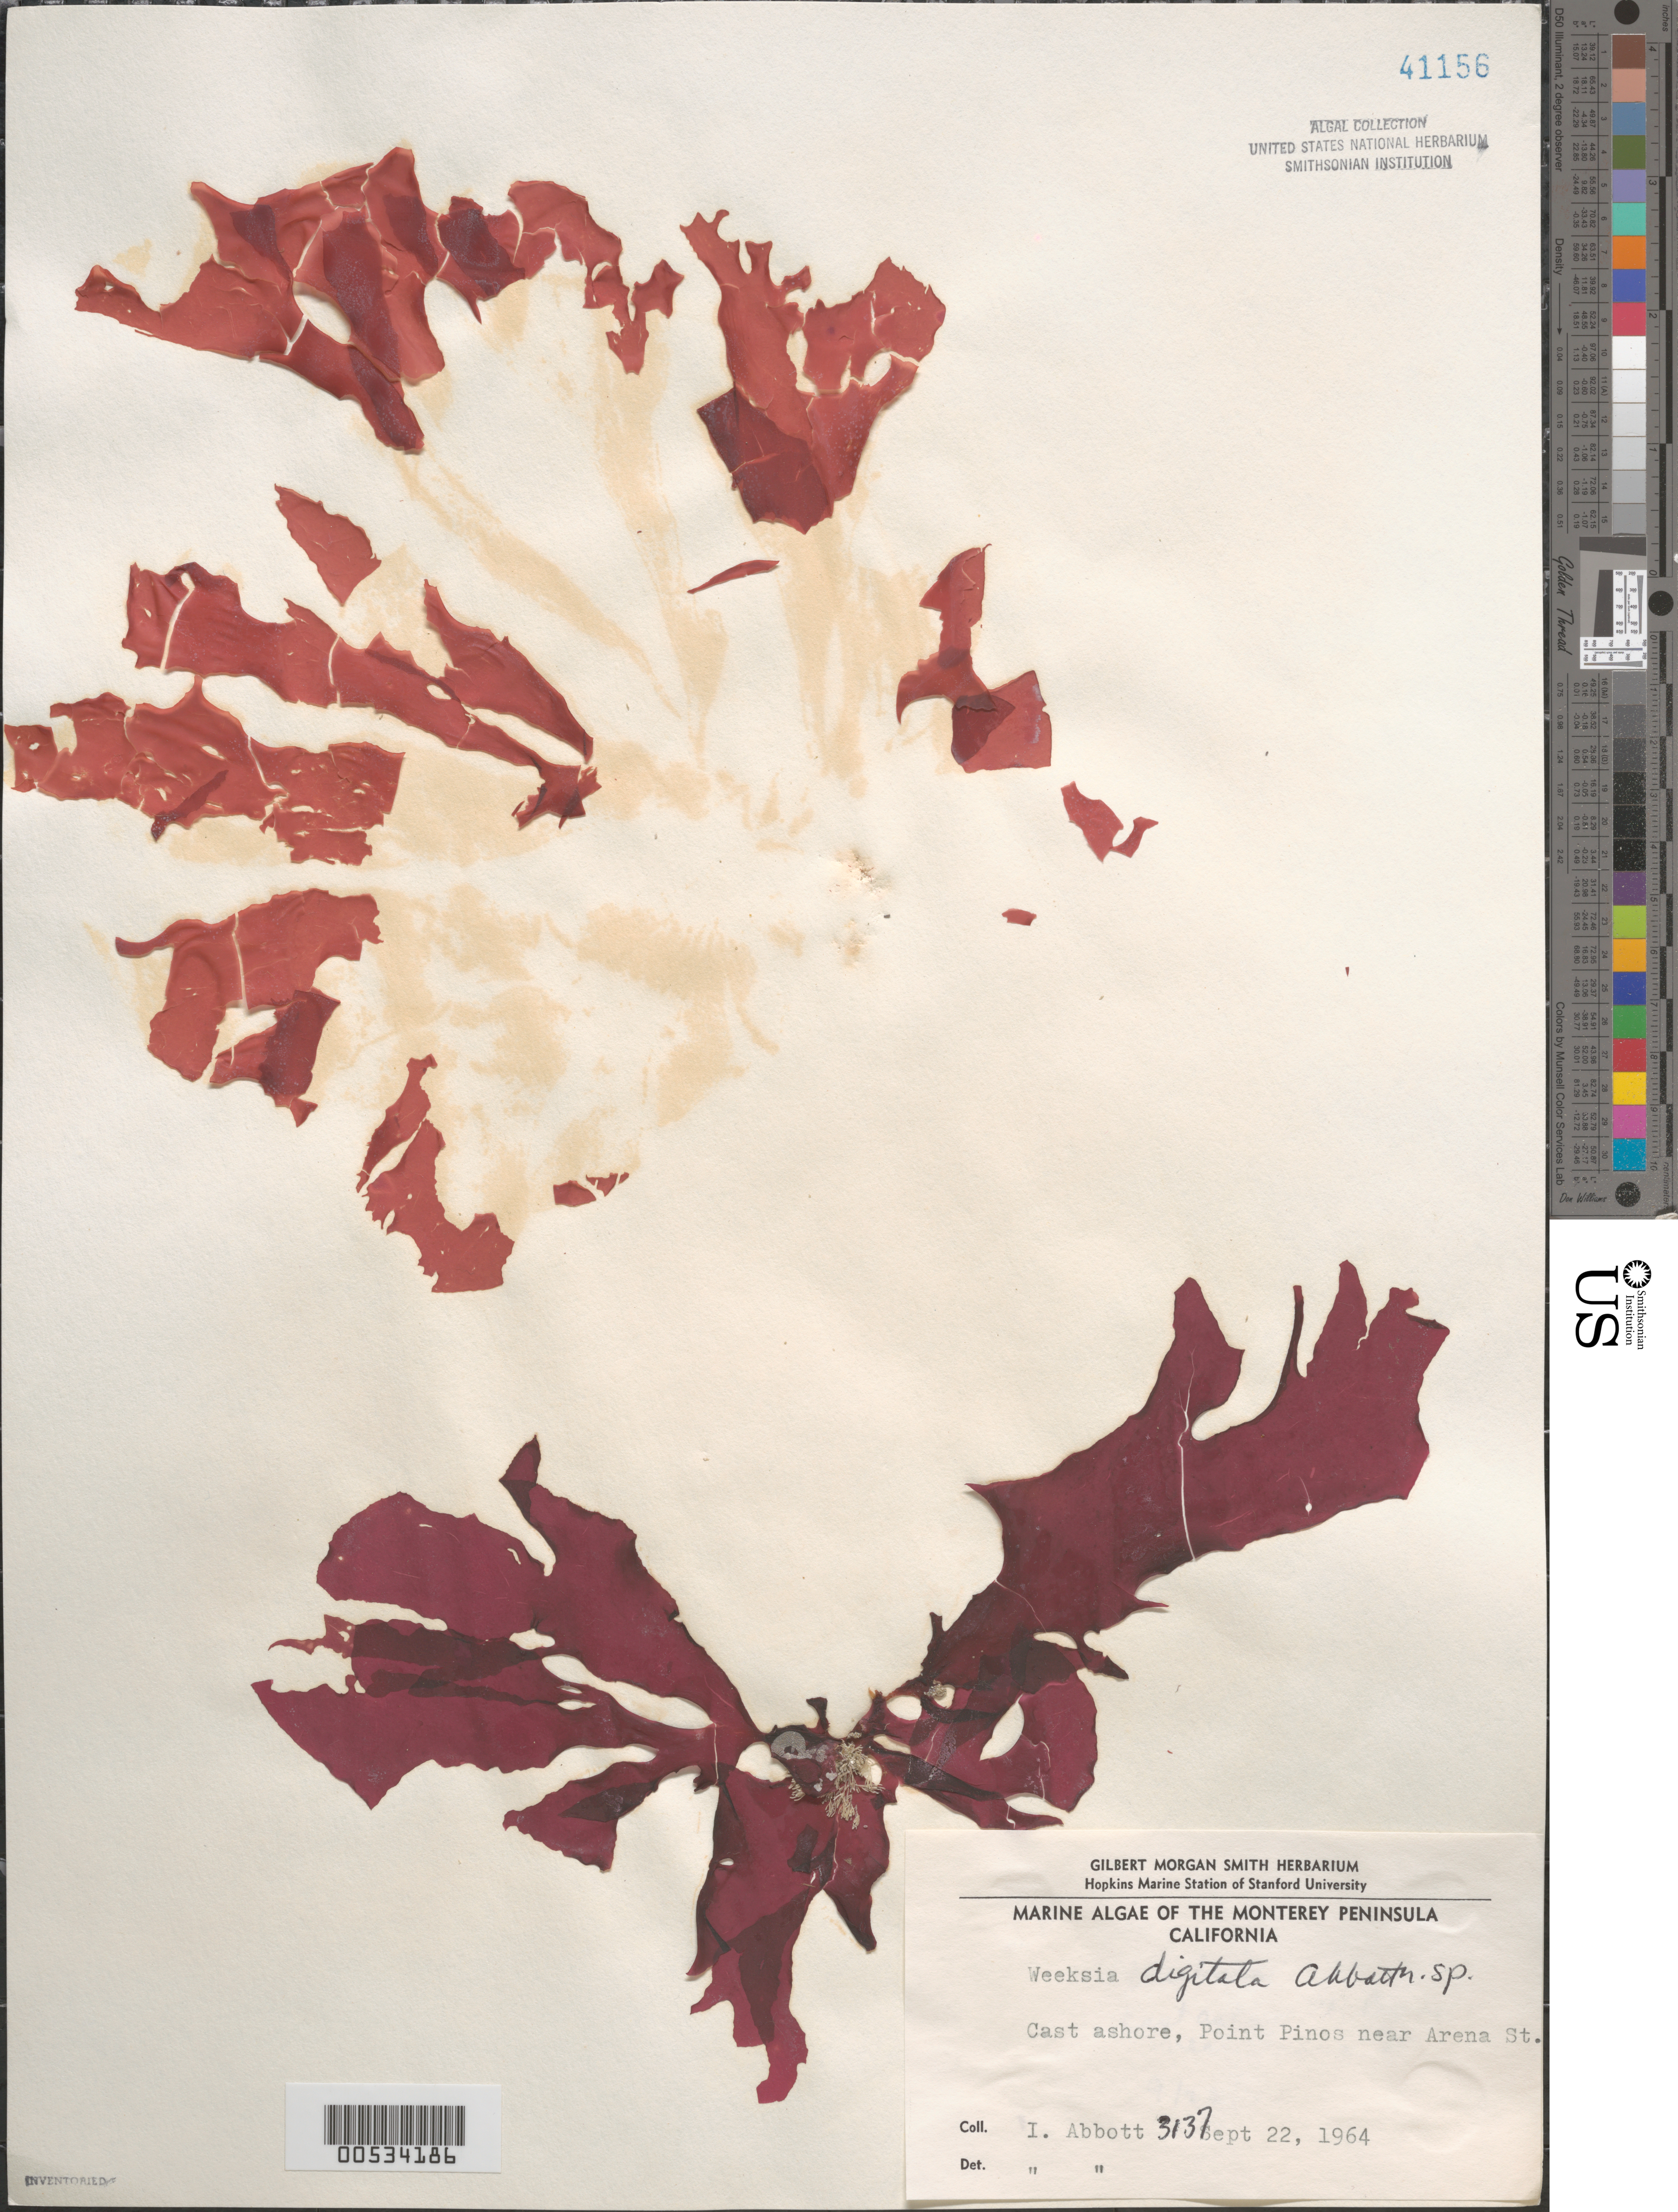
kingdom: Plantae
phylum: Rhodophyta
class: Florideophyceae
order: Gigartinales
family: Dumontiaceae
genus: Weeksia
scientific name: Weeksia digitata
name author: I.A. Abbott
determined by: Abbott, Isabella A.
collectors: I. A. Abbott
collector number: IAA 3137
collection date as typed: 22 Sep 1964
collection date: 1964-09-22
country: United States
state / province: California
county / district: Monterey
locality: Point Pinos near Arena Street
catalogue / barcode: US 41156